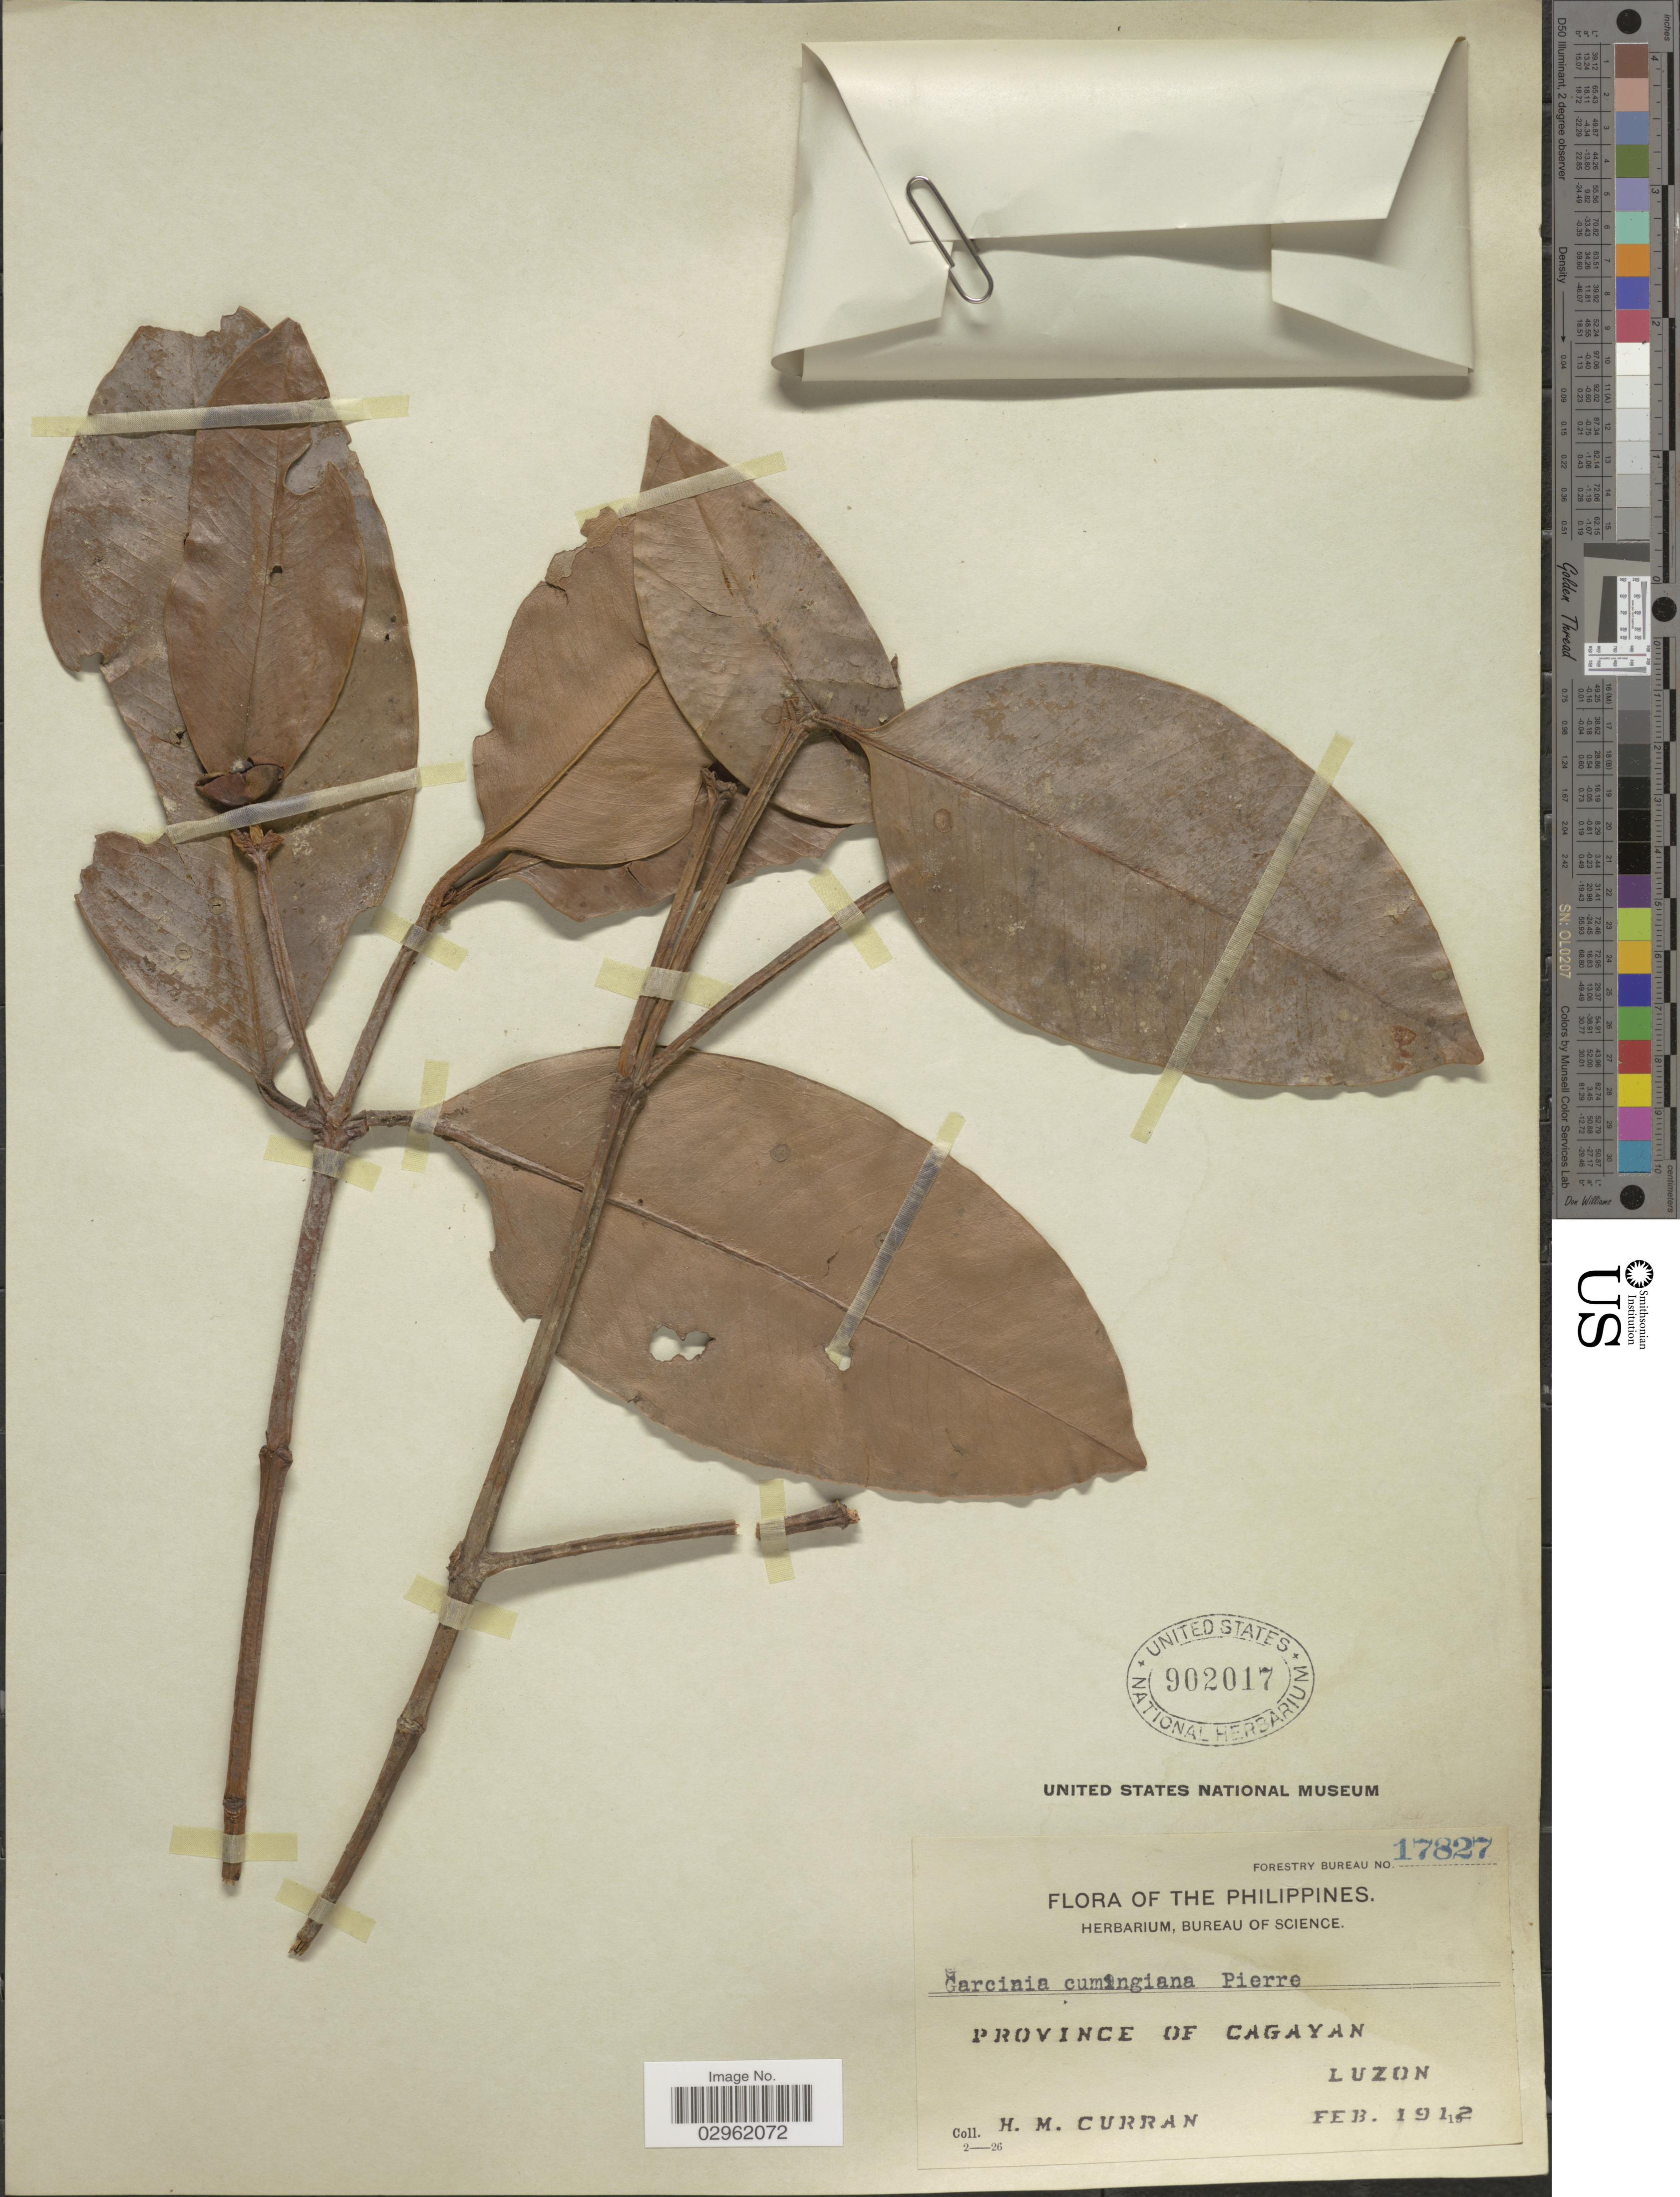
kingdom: Plantae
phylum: Tracheophyta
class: Magnoliopsida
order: Malpighiales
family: Clusiaceae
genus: Garcinia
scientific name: Garcinia cumingiana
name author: Pierre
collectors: H. M. Curran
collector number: Forestry Bureau 17827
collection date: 1912-02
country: Philippines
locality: Province of Cagayan. Luzon.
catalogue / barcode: US 902017